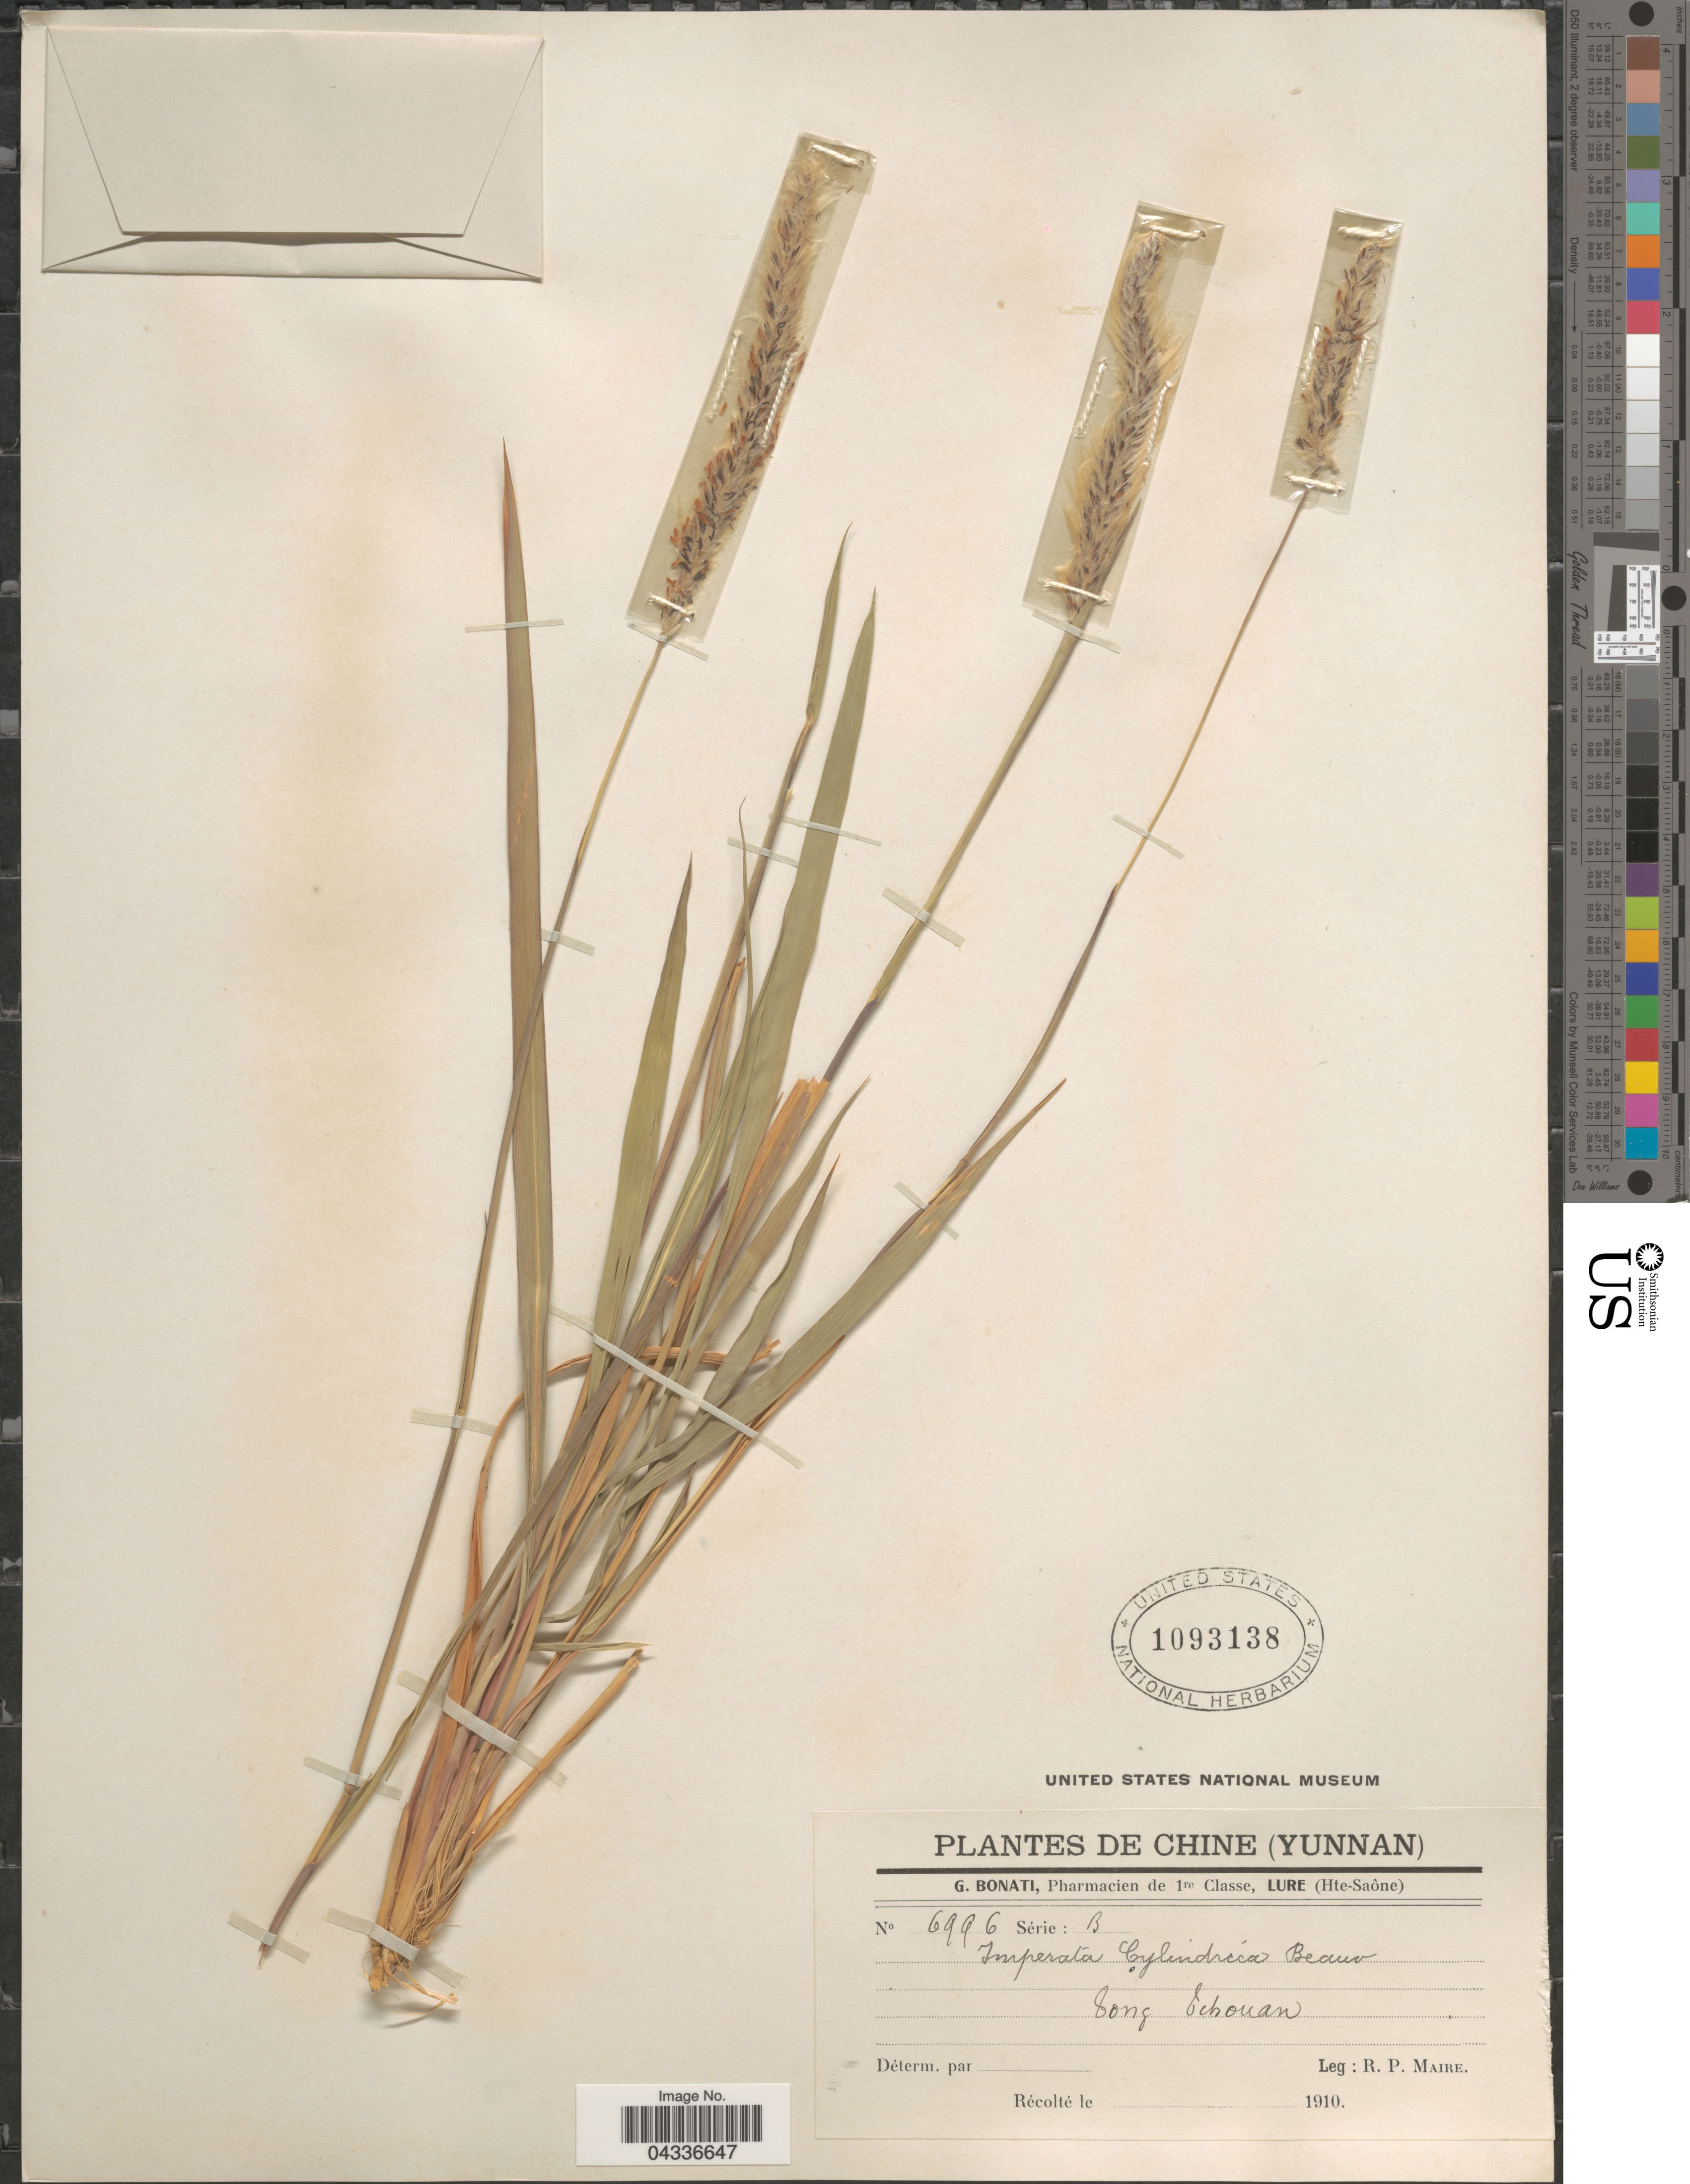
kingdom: Plantae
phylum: Tracheophyta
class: Liliopsida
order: Poales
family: Poaceae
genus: Imperata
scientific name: Imperata cylindrica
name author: (L.) P. Beauv.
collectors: R.-P. Maire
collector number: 6996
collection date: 1910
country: China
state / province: Yunnan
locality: Chine. Tong tchouan.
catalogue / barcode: US 1093138